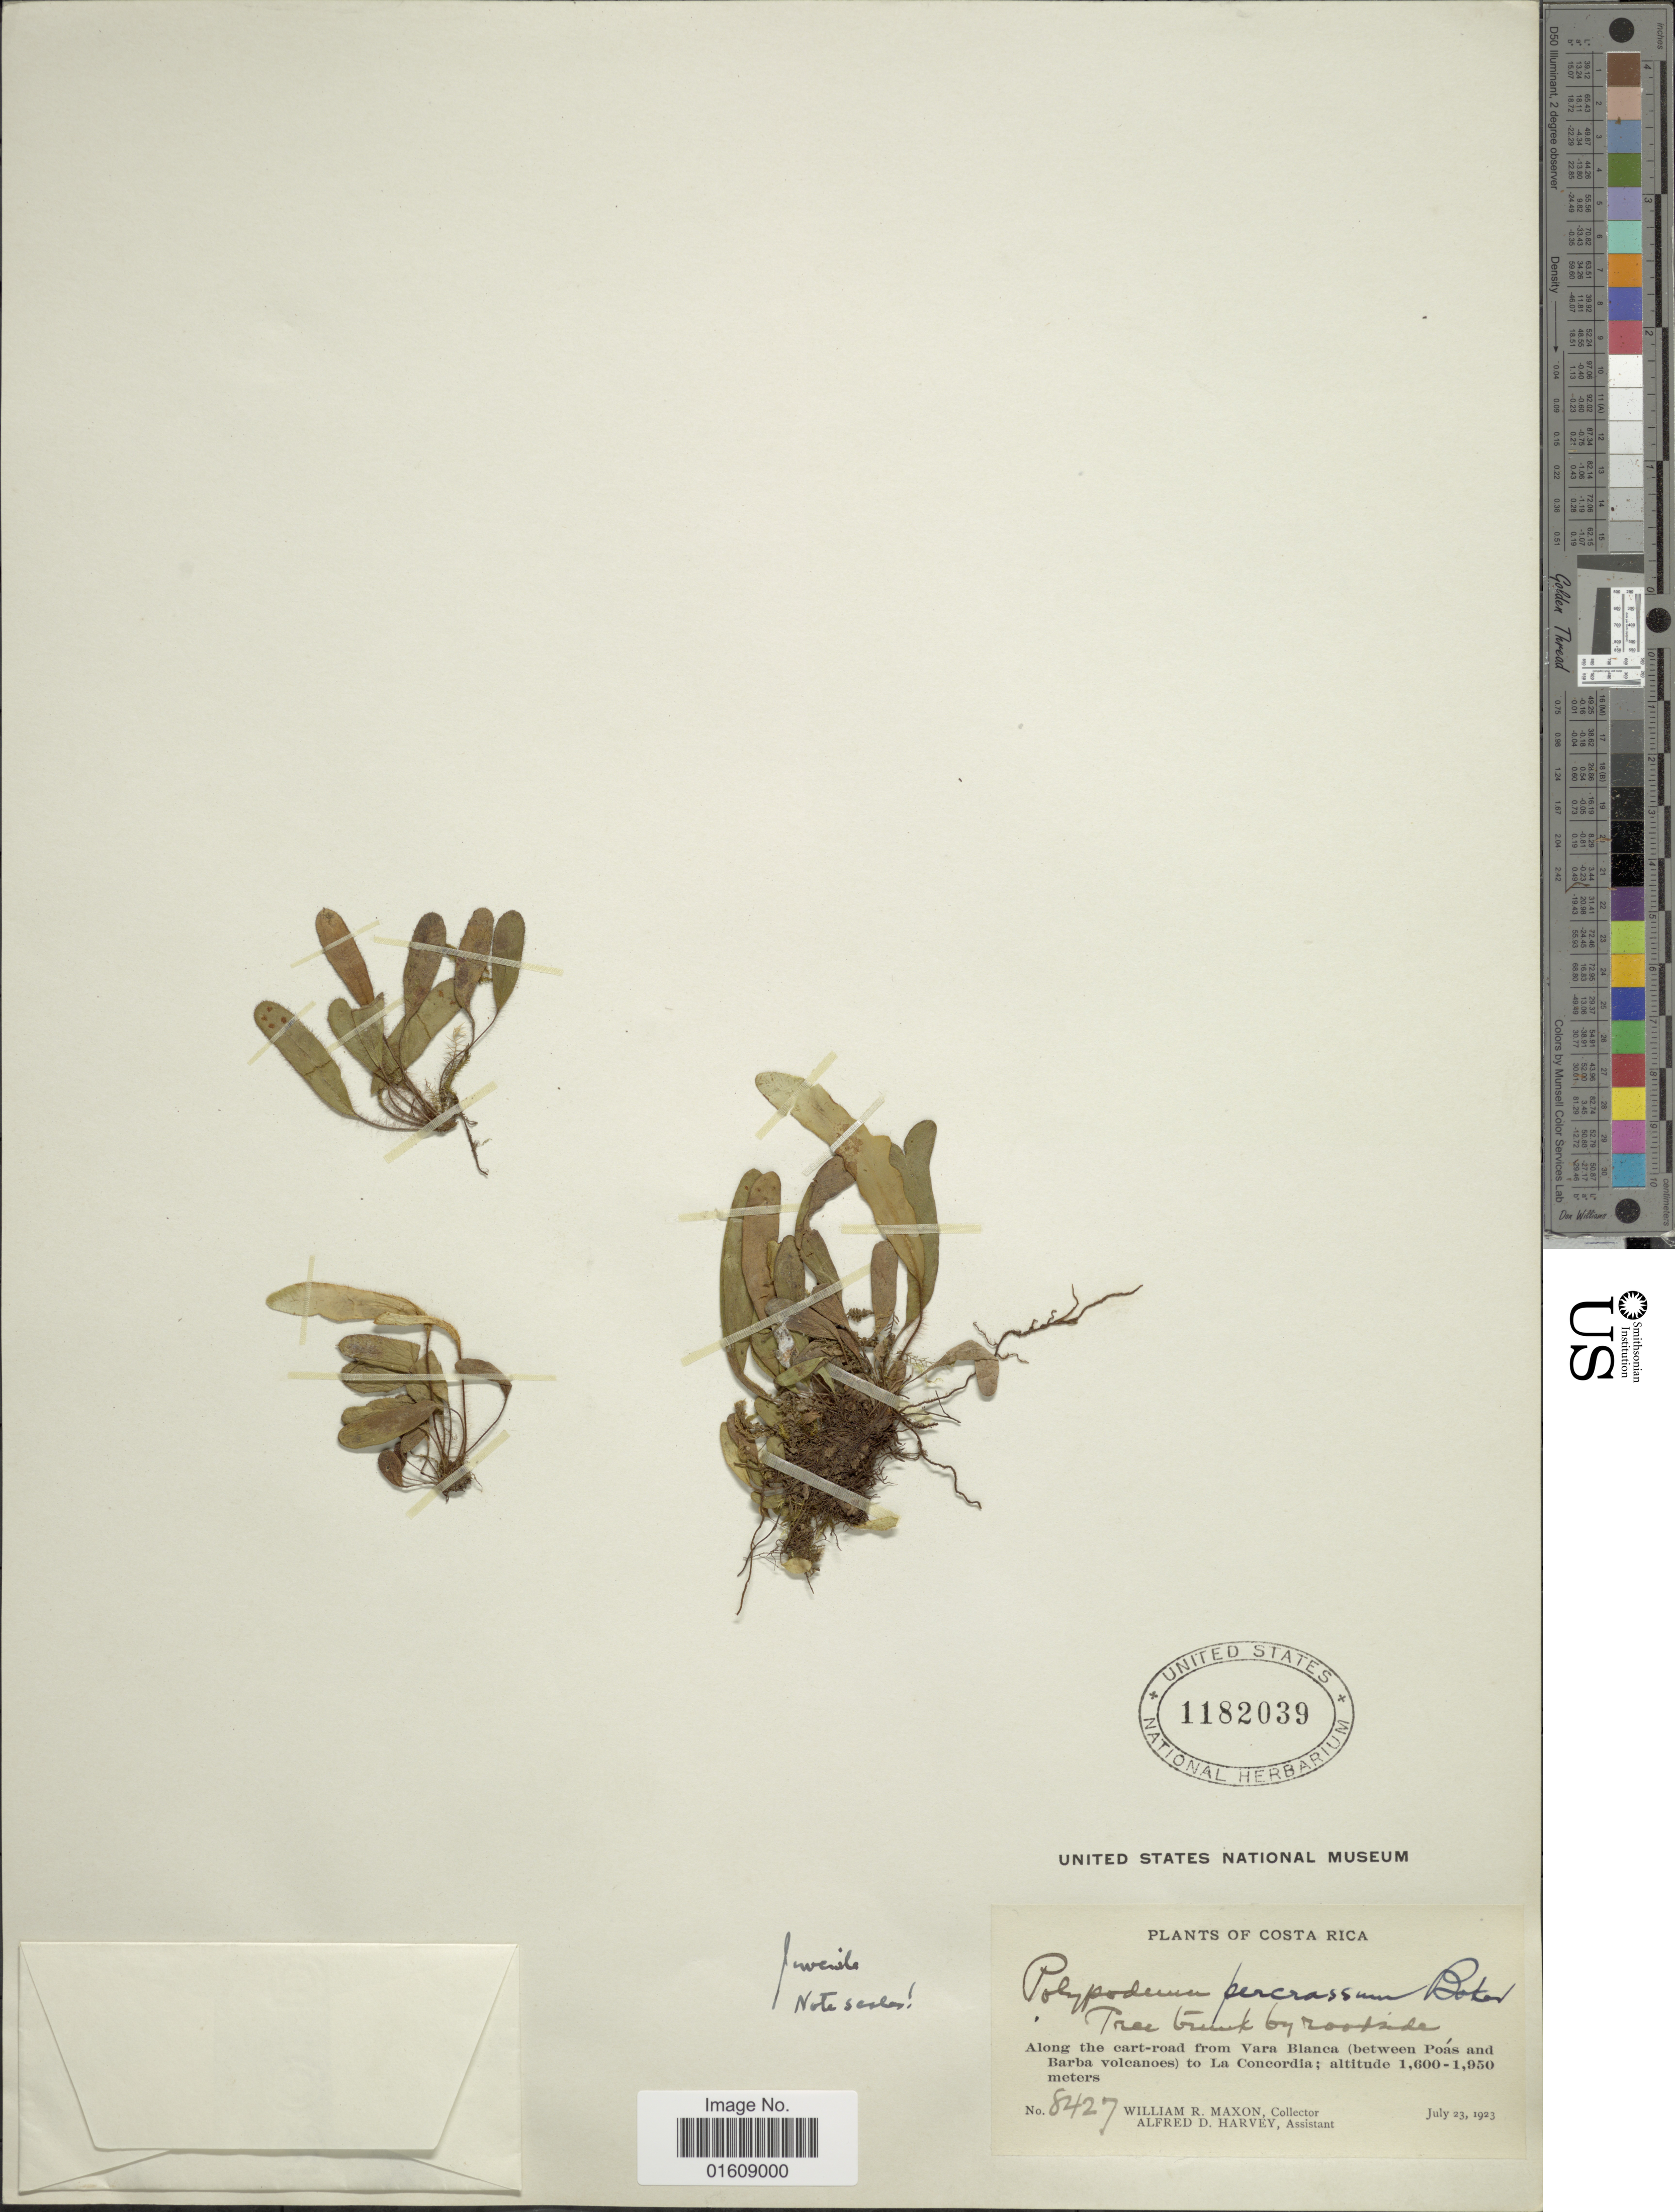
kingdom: Plantae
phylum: Tracheophyta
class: Polypodiopsida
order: Polypodiales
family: Polypodiaceae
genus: Enterosora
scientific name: Enterosora percrassa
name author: (Baker) L.E. Bishop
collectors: W. R. Maxon & A. D. Harvey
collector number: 8427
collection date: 1923-07-23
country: Costa Rica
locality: Costa Rica, along the cart-roaad from Vara Blanca (between Poás and Barba volcanoes) to La Concordia.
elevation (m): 1600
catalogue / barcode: US 1182039